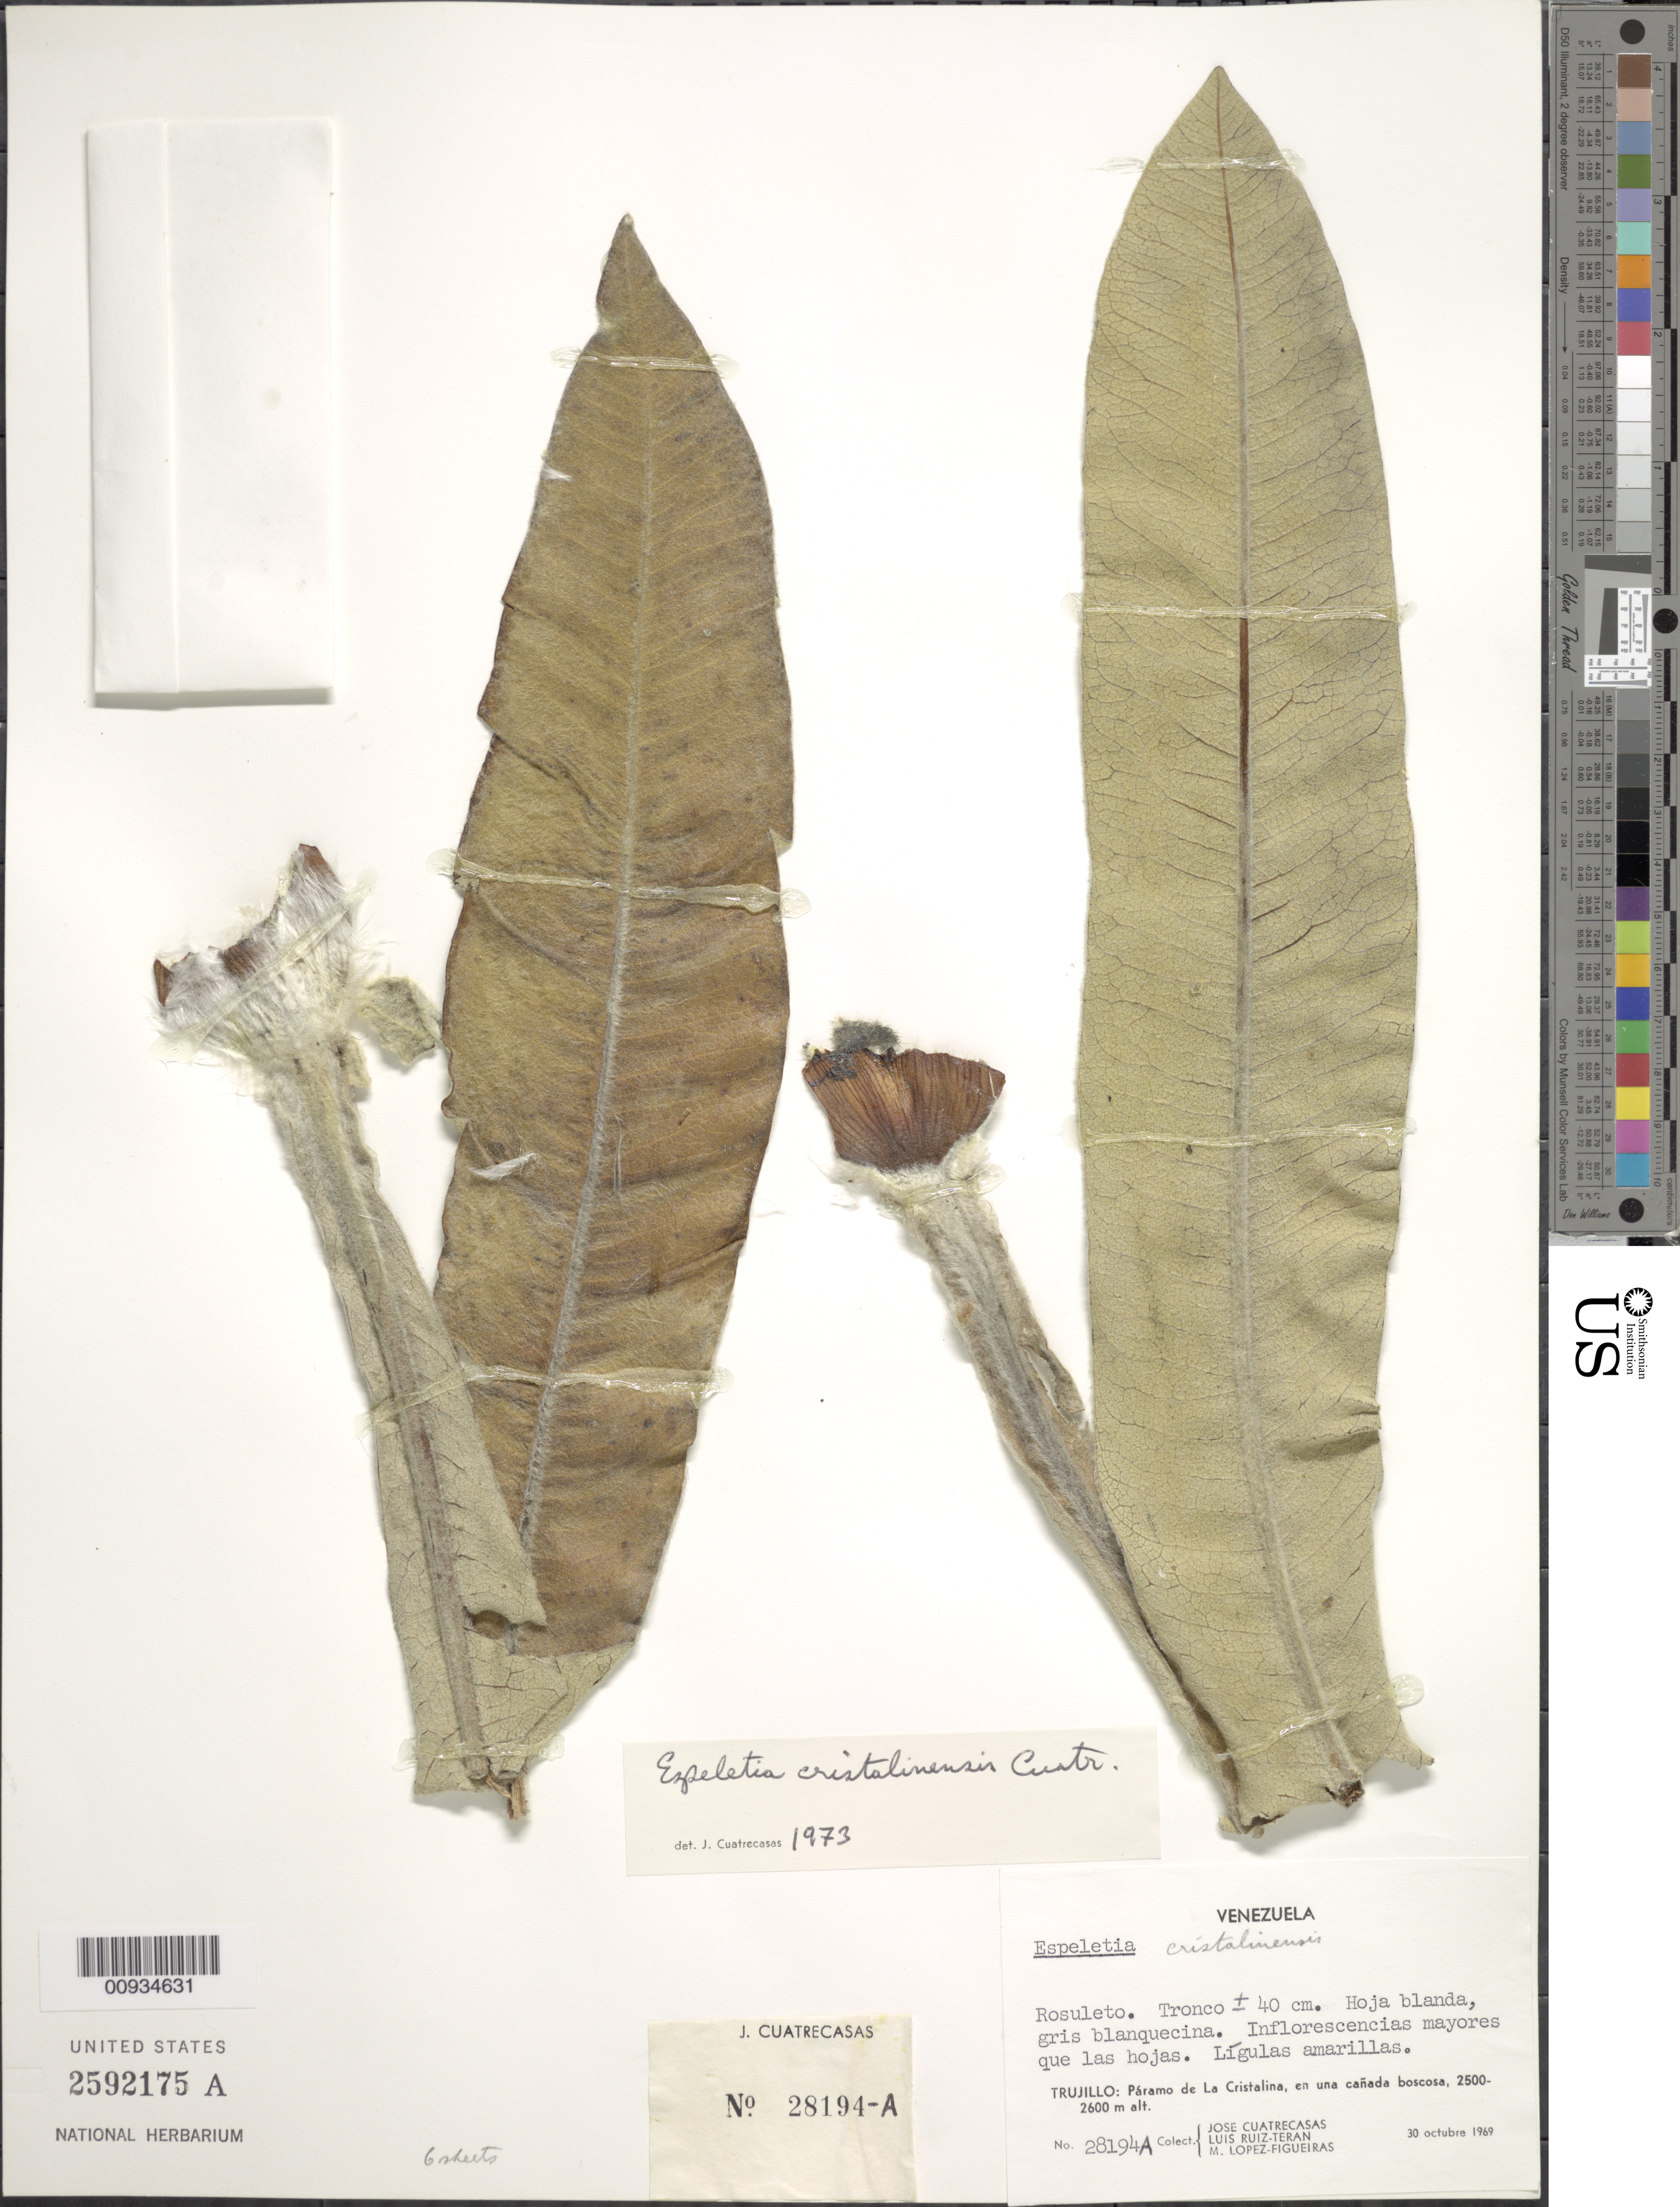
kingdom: Plantae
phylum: Tracheophyta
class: Magnoliopsida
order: Asterales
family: Asteraceae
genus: Espeletiopsis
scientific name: Espeletiopsis cristalinensis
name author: (Cuatrec.) Cuatrec.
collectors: J. Cuatrecasas, L. Teran & M. López Figueiras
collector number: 28194A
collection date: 1969-10-30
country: Venezuela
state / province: Trujillo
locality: Trujillo: Paramo de La Cristalina, en una canada boscosa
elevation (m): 2500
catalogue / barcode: US 2592175A